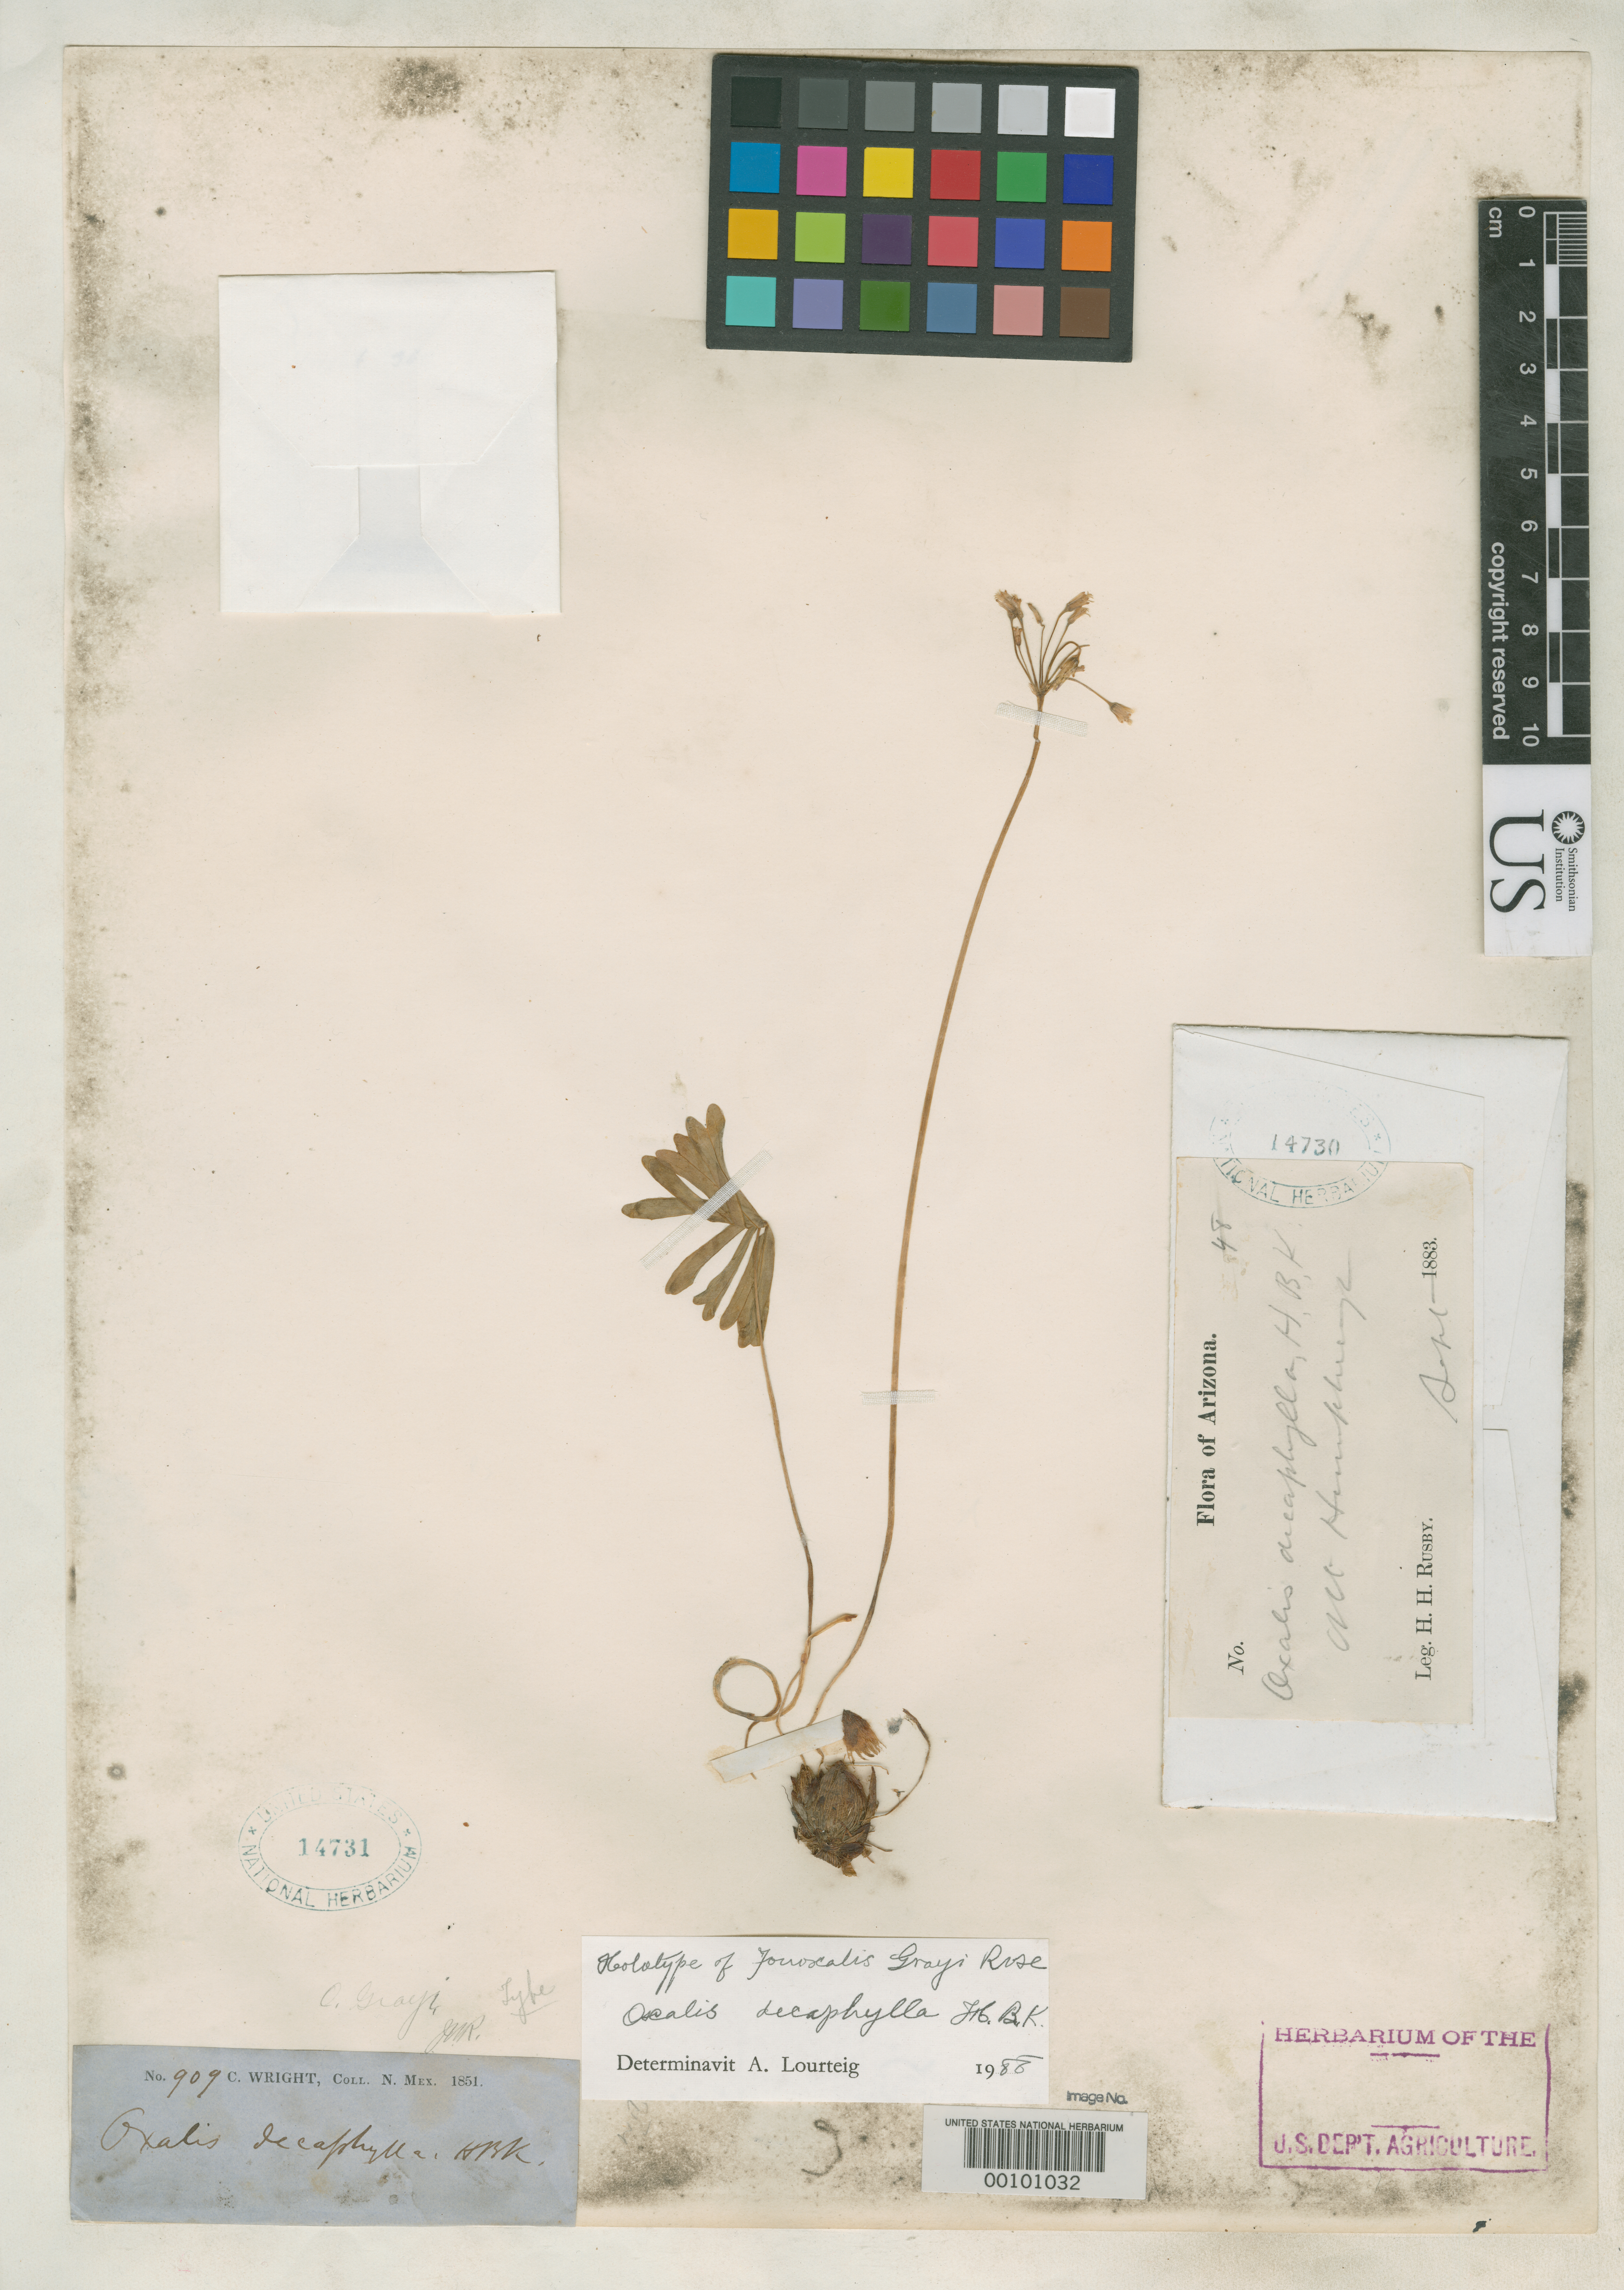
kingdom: Plantae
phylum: Tracheophyta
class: Magnoliopsida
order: Oxalidales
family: Oxalidaceae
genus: Ionoxalis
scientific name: Ionoxalis grayi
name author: Rose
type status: Holotype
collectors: C. Wright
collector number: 909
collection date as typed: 1851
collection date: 1851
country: United States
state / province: New Mexico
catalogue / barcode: US 14731